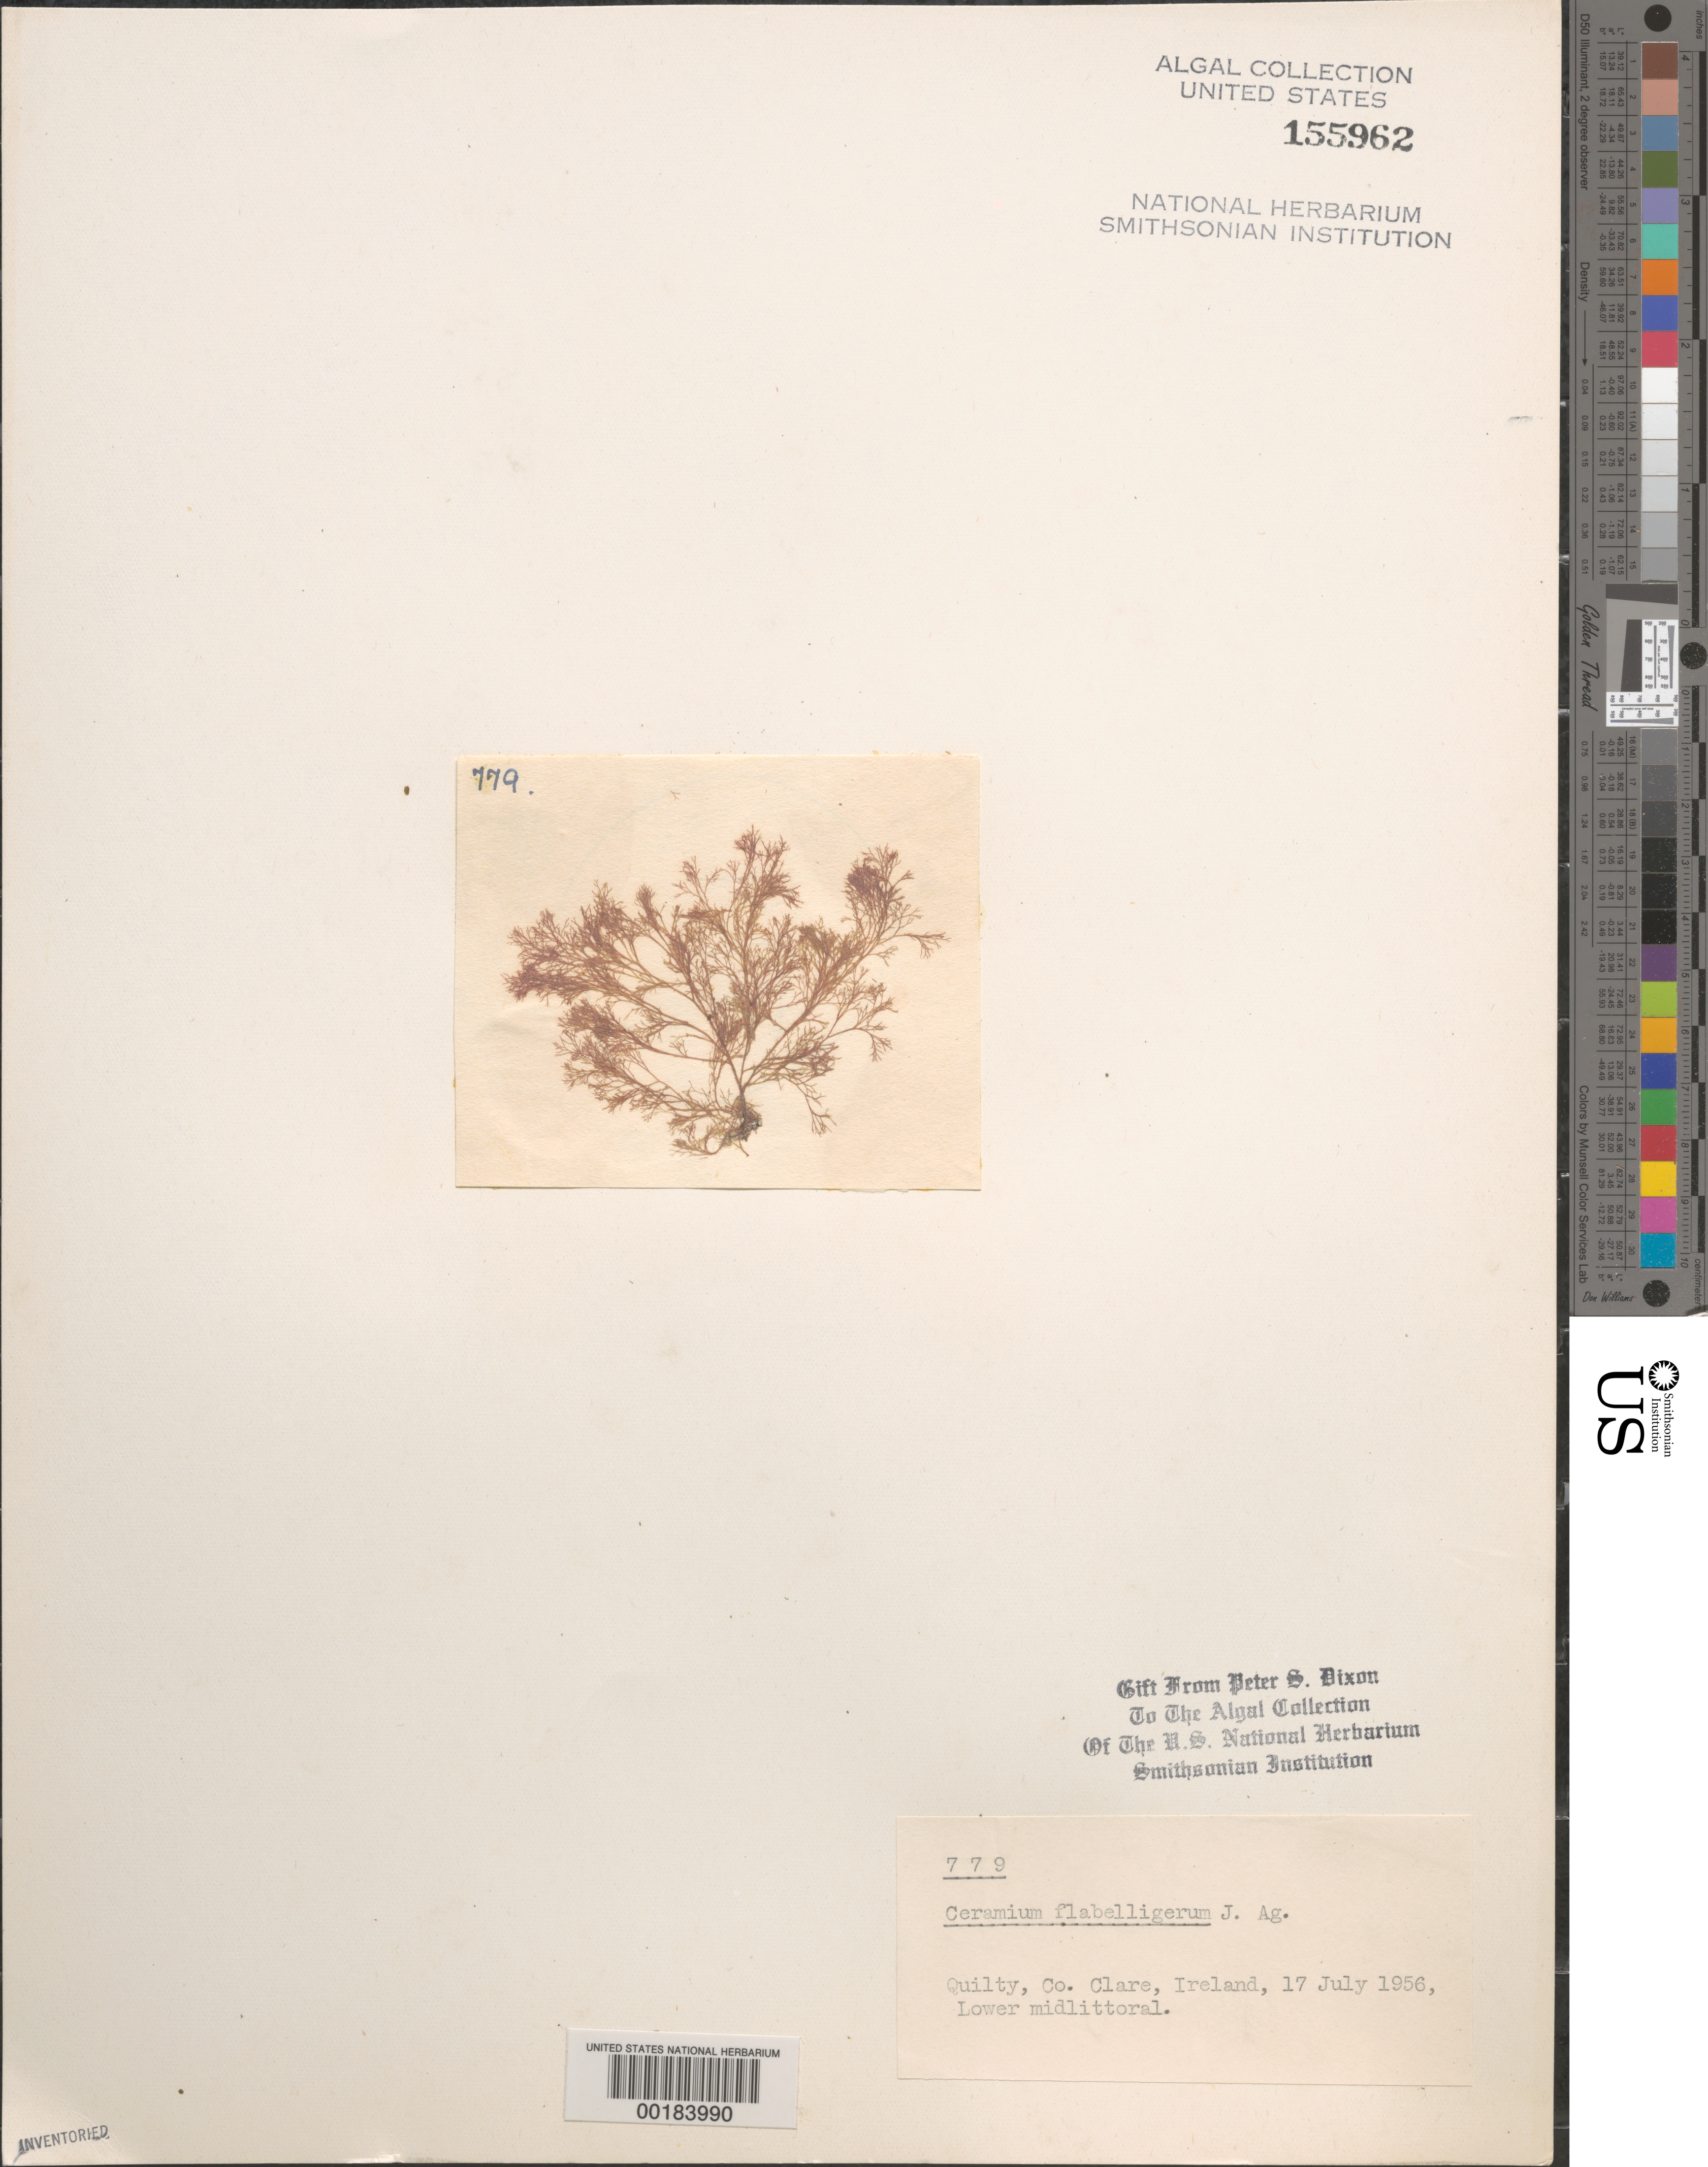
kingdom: Plantae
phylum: Rhodophyta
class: Florideophyceae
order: Ceramiales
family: Ceramiaceae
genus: Ceramium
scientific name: Ceramium gaditanum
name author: (Clemente) Cremades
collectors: P. S. Dixon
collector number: PSD 779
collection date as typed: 17 Jul 1956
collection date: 1956-07-17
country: Ireland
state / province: Munster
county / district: Clare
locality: Quilty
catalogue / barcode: US 155962